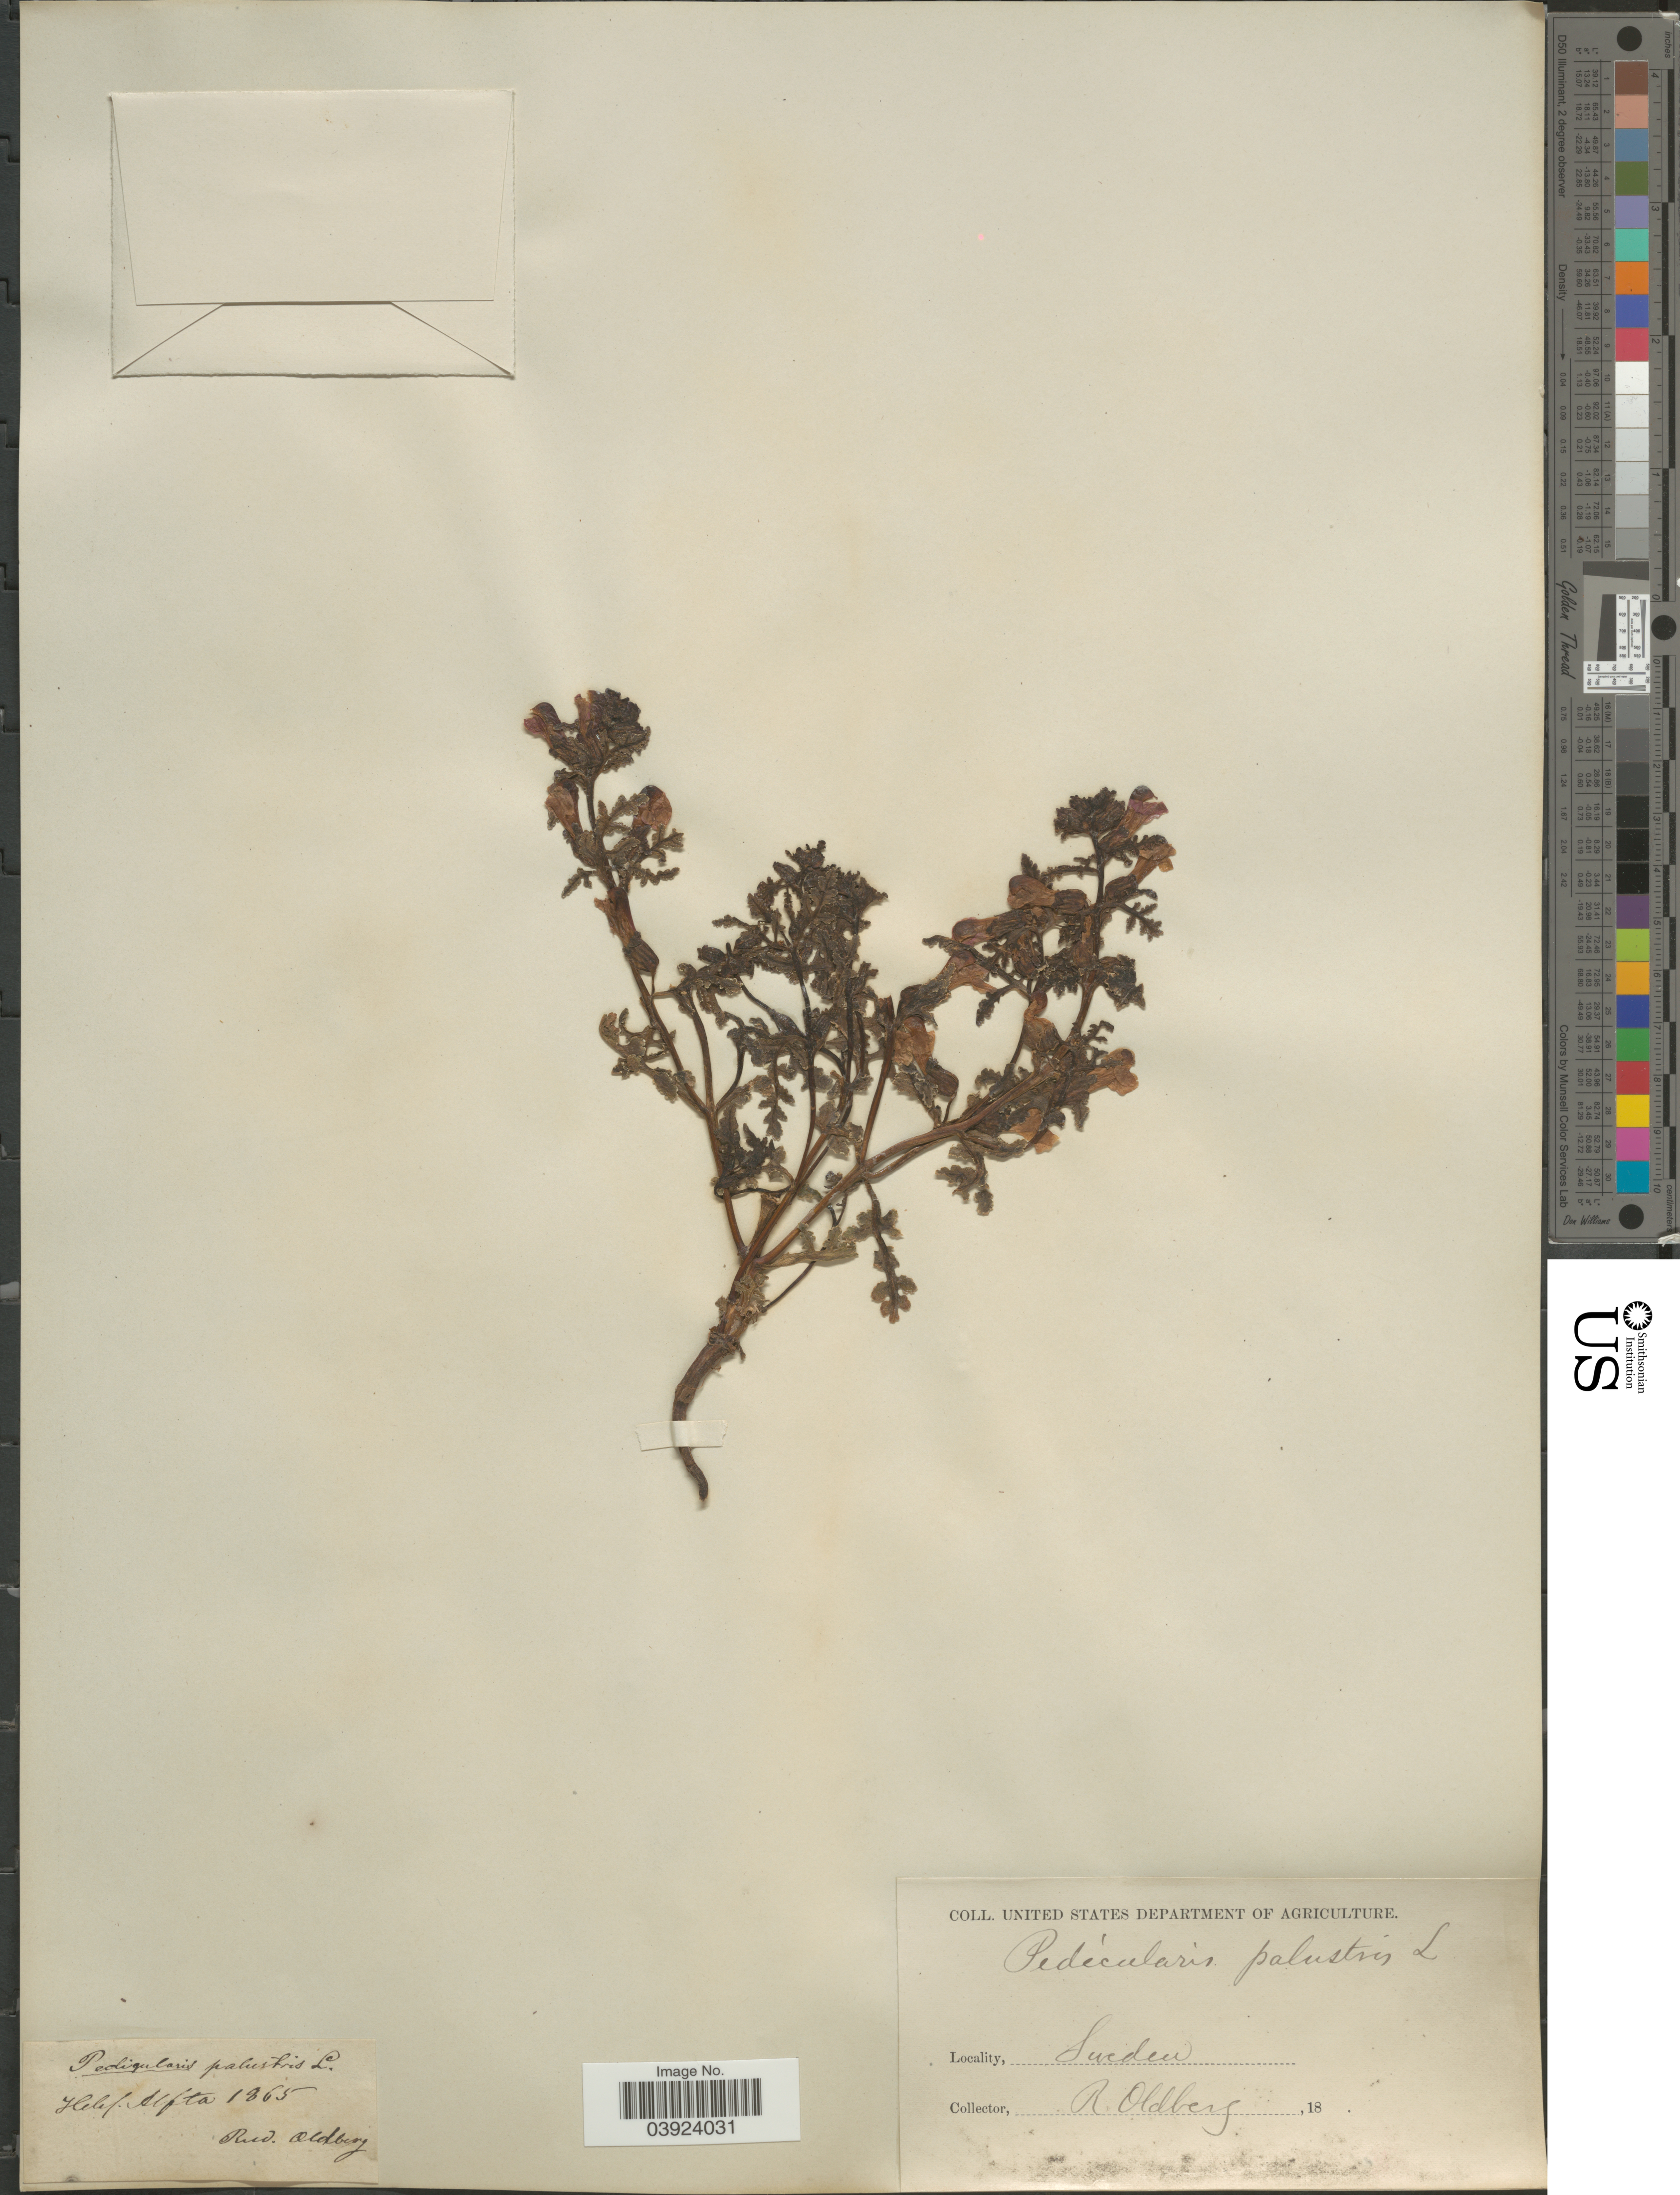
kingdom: Plantae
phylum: Tracheophyta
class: Magnoliopsida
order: Lamiales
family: Orobanchaceae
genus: Pedicularis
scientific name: Pedicularis palustris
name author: L.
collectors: R. Oldberg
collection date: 1865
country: Sweden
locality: Helsl. Alfta.